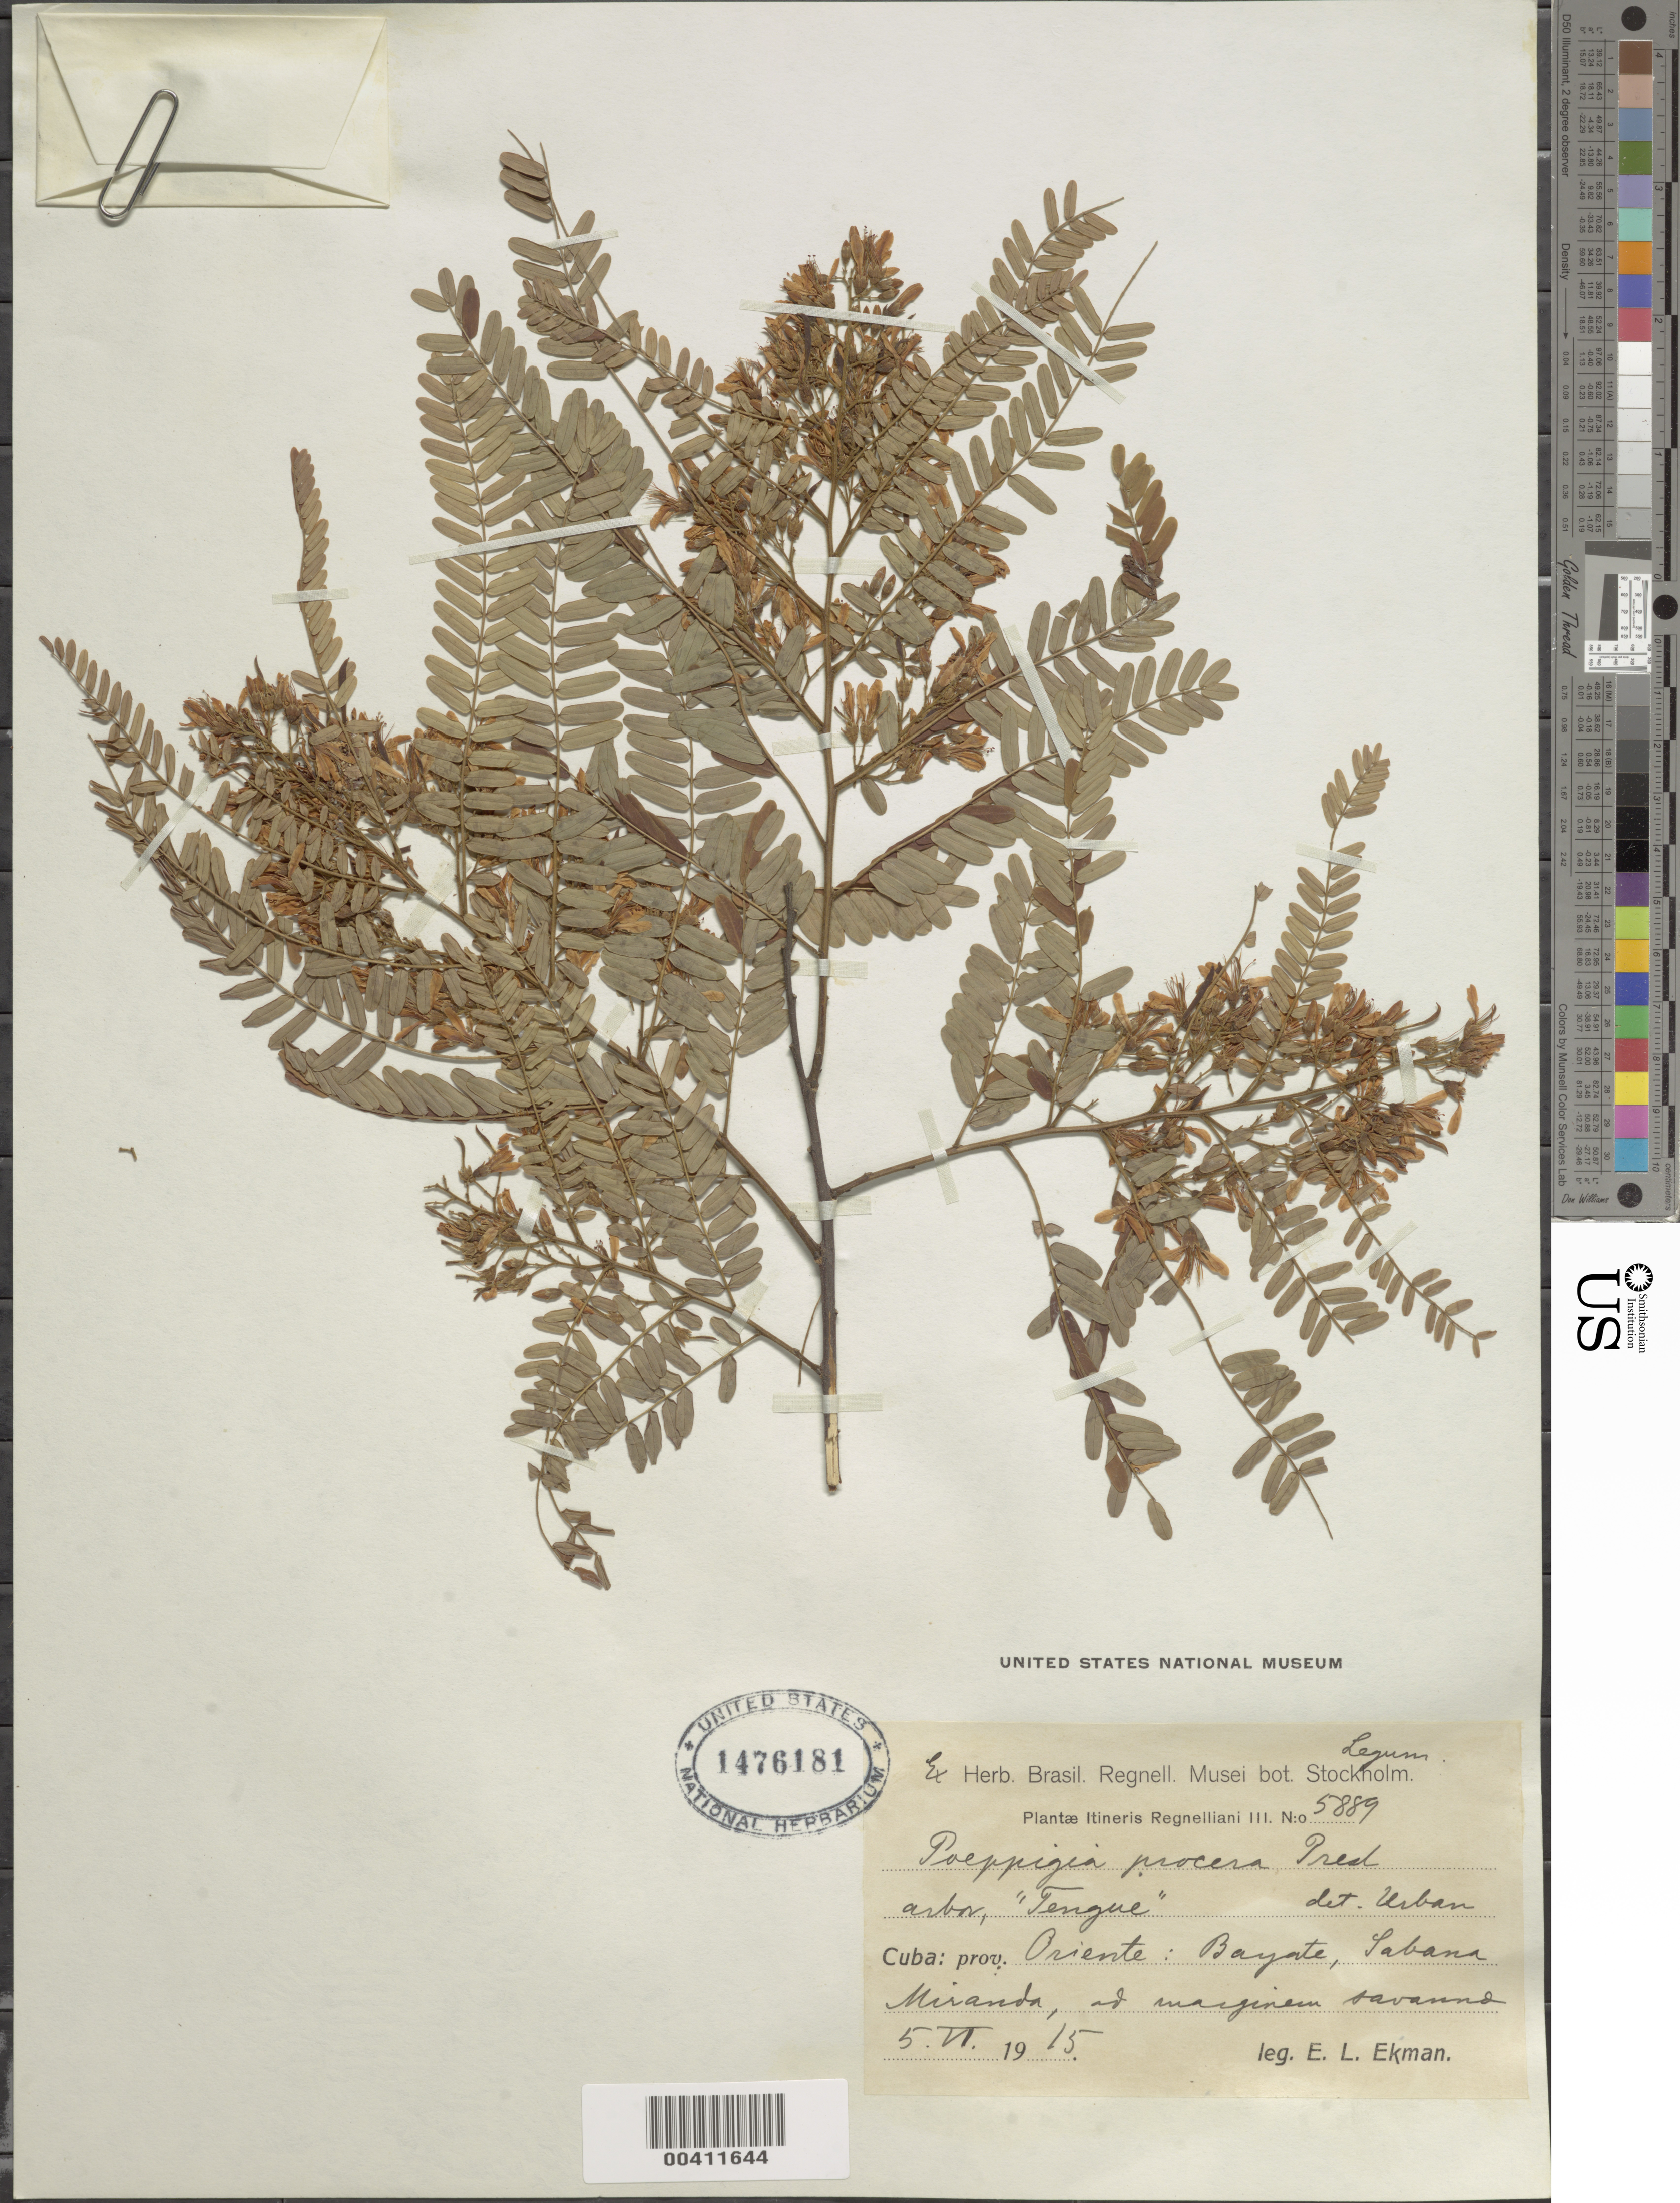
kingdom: Plantae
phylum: Tracheophyta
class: Magnoliopsida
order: Fabales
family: Fabaceae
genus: Poeppigia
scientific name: Poeppigia procera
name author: C. Presl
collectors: E. L. Ekman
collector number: Pl. It. Regn. Iii 5889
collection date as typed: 05 Jun 1915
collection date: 1915-06-05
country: Cuba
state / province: Oriente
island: Greater Antilles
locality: Batote, sabana miranda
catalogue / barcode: US 1476181